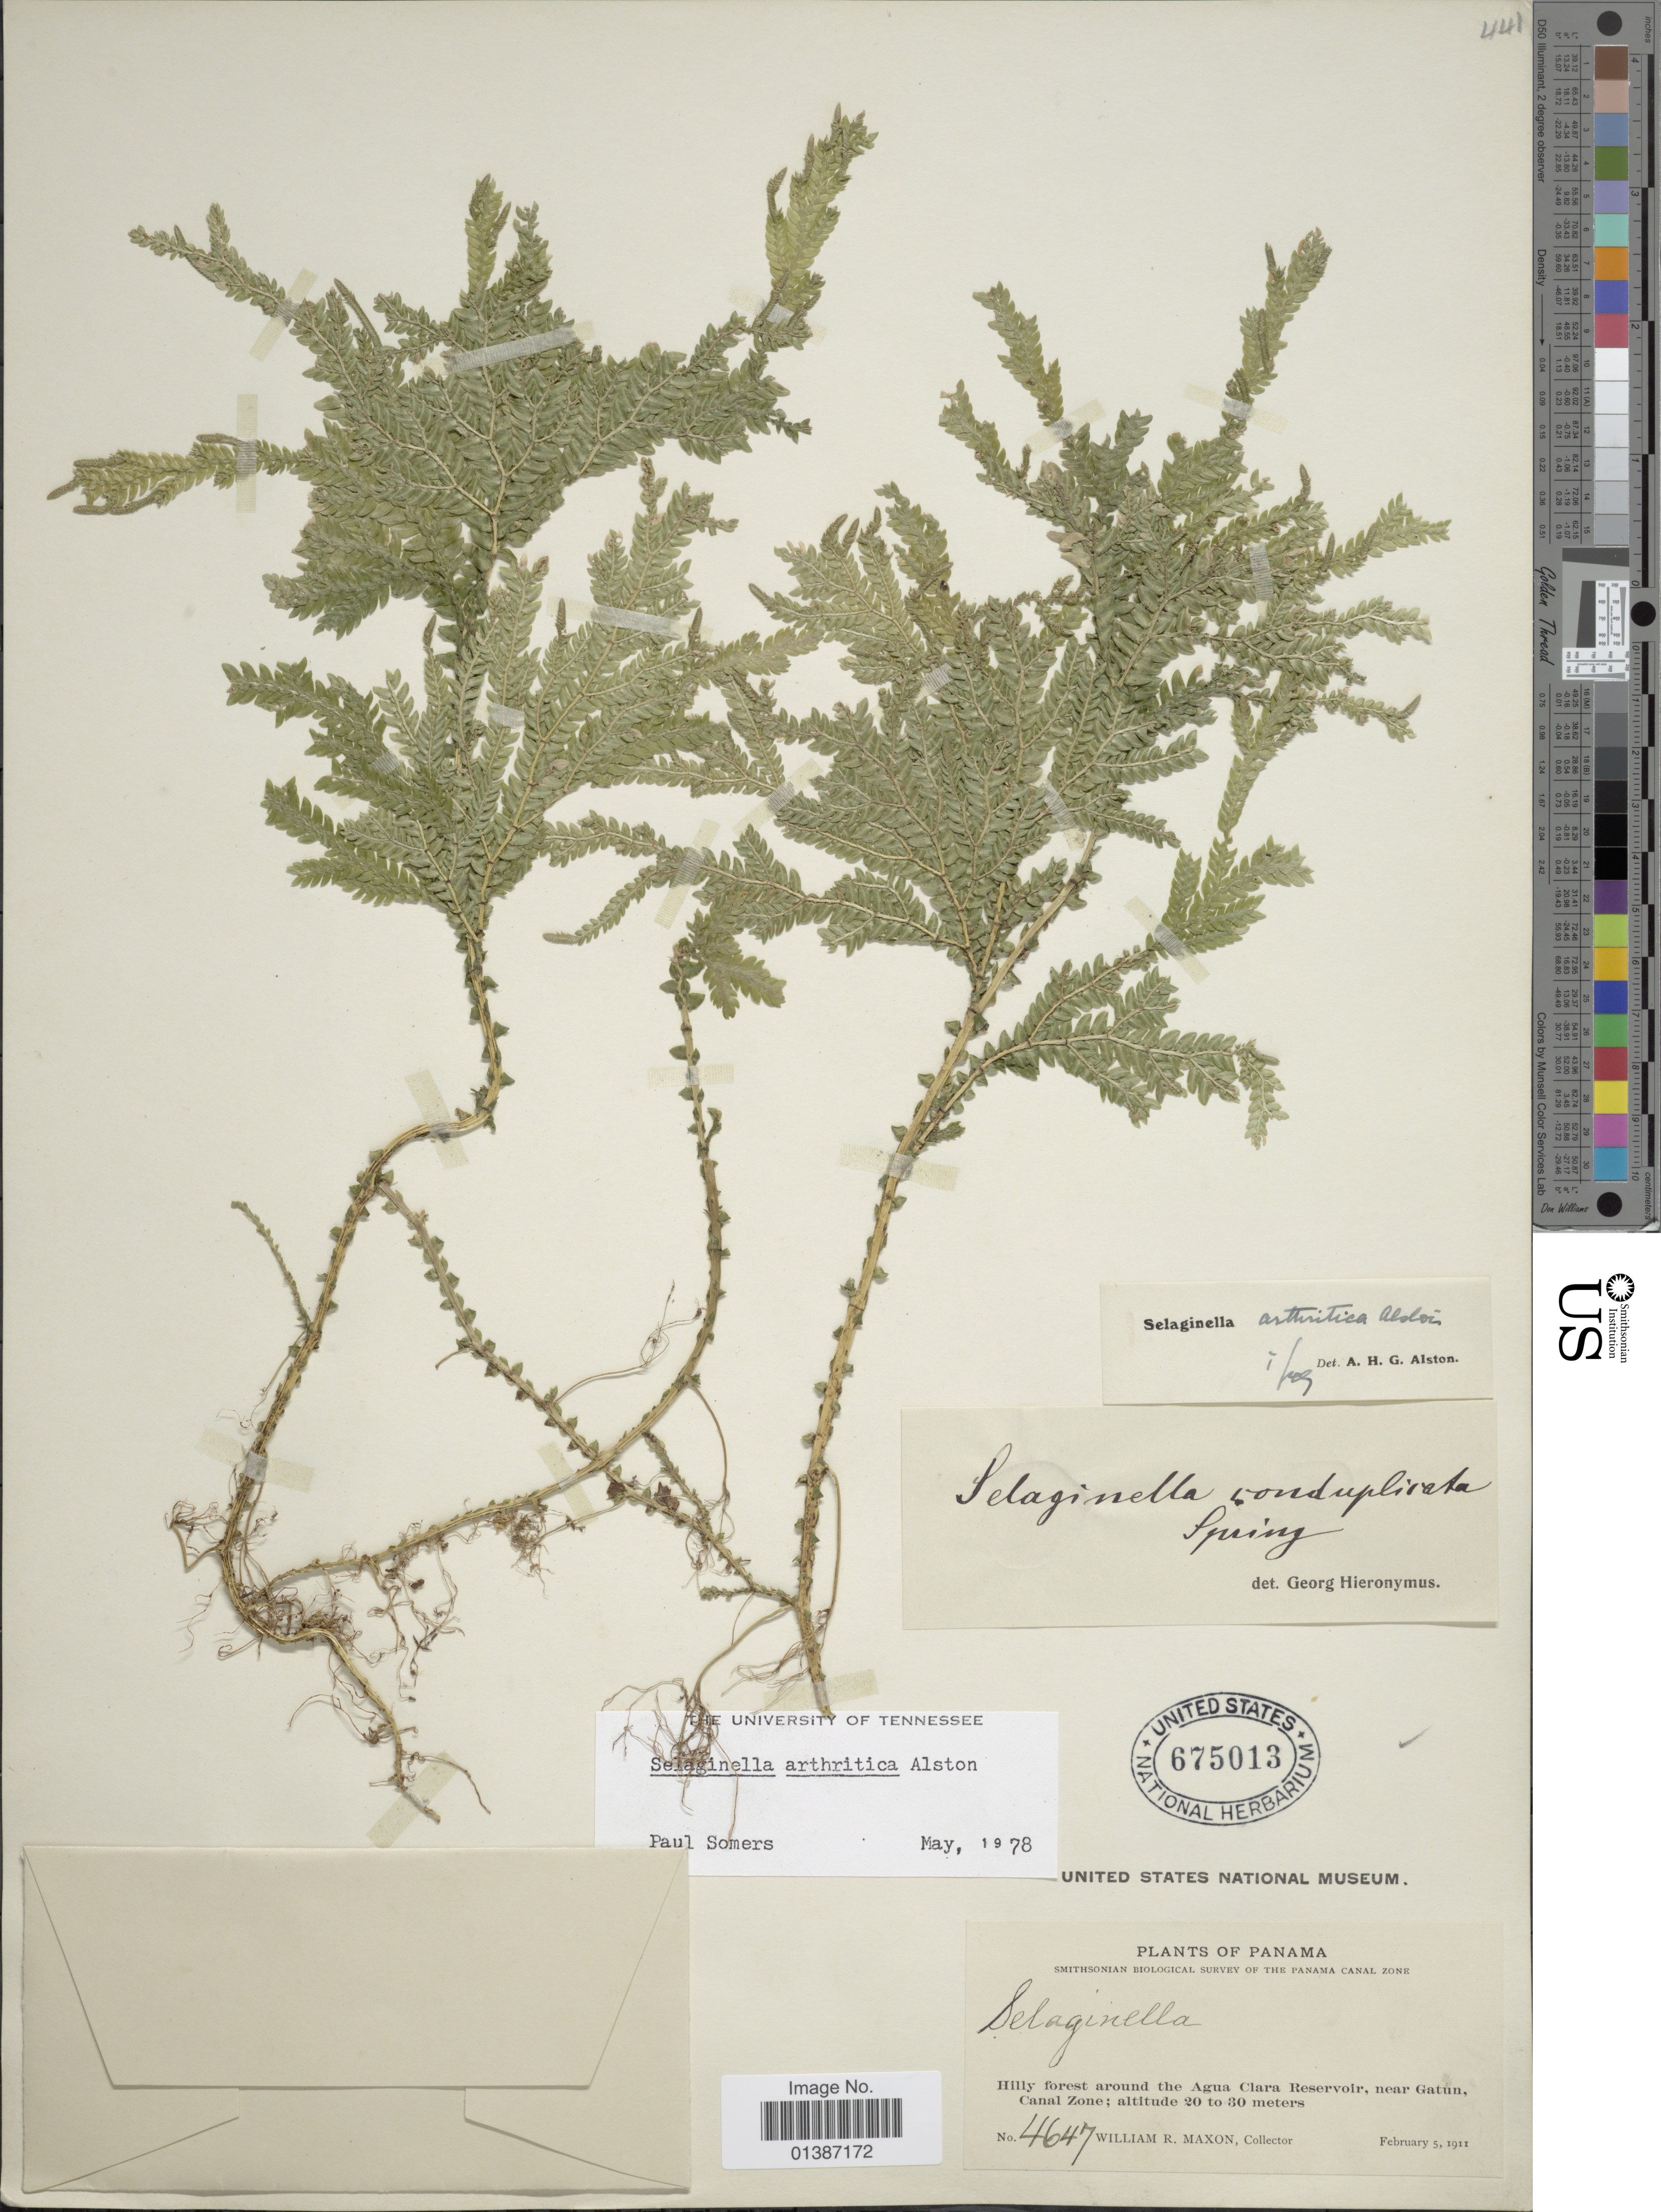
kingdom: Plantae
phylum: Tracheophyta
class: Lycopodiopsida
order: Selaginellales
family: Selaginellaceae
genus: Selaginella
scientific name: Selaginella arthritica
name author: Alston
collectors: W. R. Maxon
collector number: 4647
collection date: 1911-02-05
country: Panama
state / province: Colón / Panamá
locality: Hilly forest around the Agua Clara Reservoir, near Gatun, Canal Zone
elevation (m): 20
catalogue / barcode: US 675013